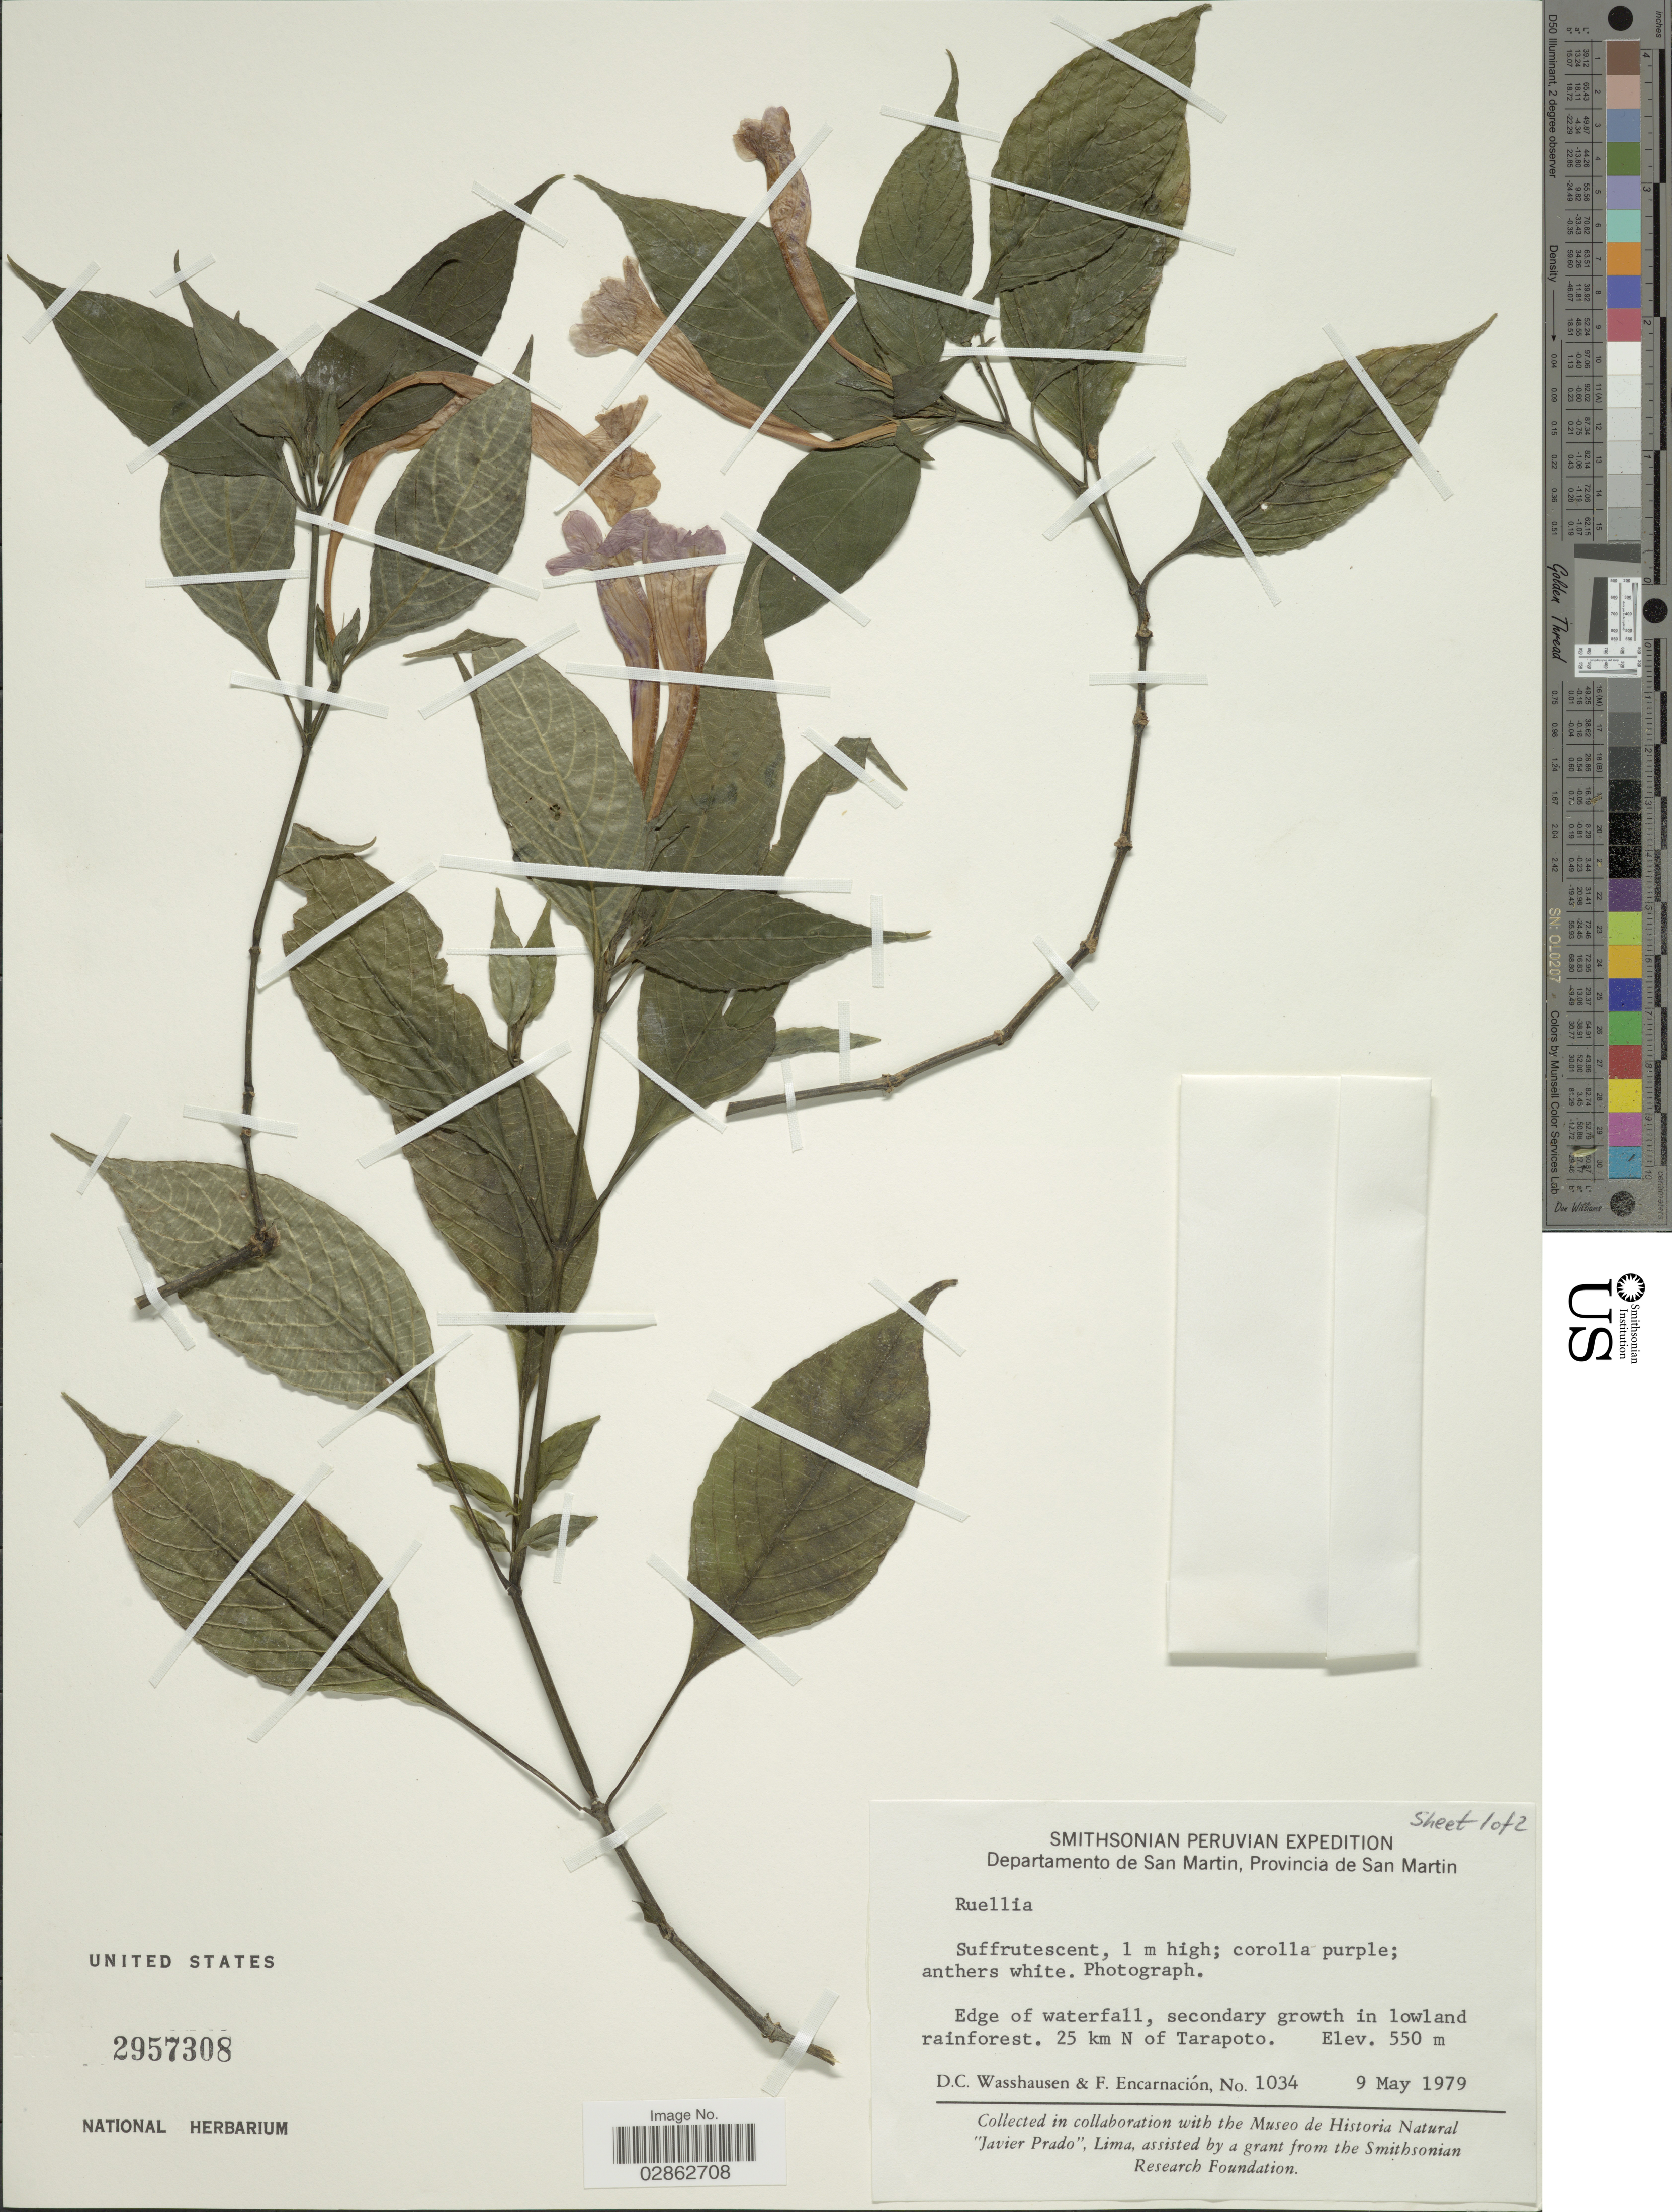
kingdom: Plantae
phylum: Tracheophyta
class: Magnoliopsida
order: Lamiales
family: Acanthaceae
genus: Ruellia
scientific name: Ruellia sp.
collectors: D. C. Wasshausen & F. Encarnación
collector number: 1034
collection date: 1979-05-09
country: Peru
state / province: San Martín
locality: Departamento de San Martin, Provincia de San Martin. Edge of waterfall. 25 km N of Tarapoto.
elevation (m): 550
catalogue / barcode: US 2957308